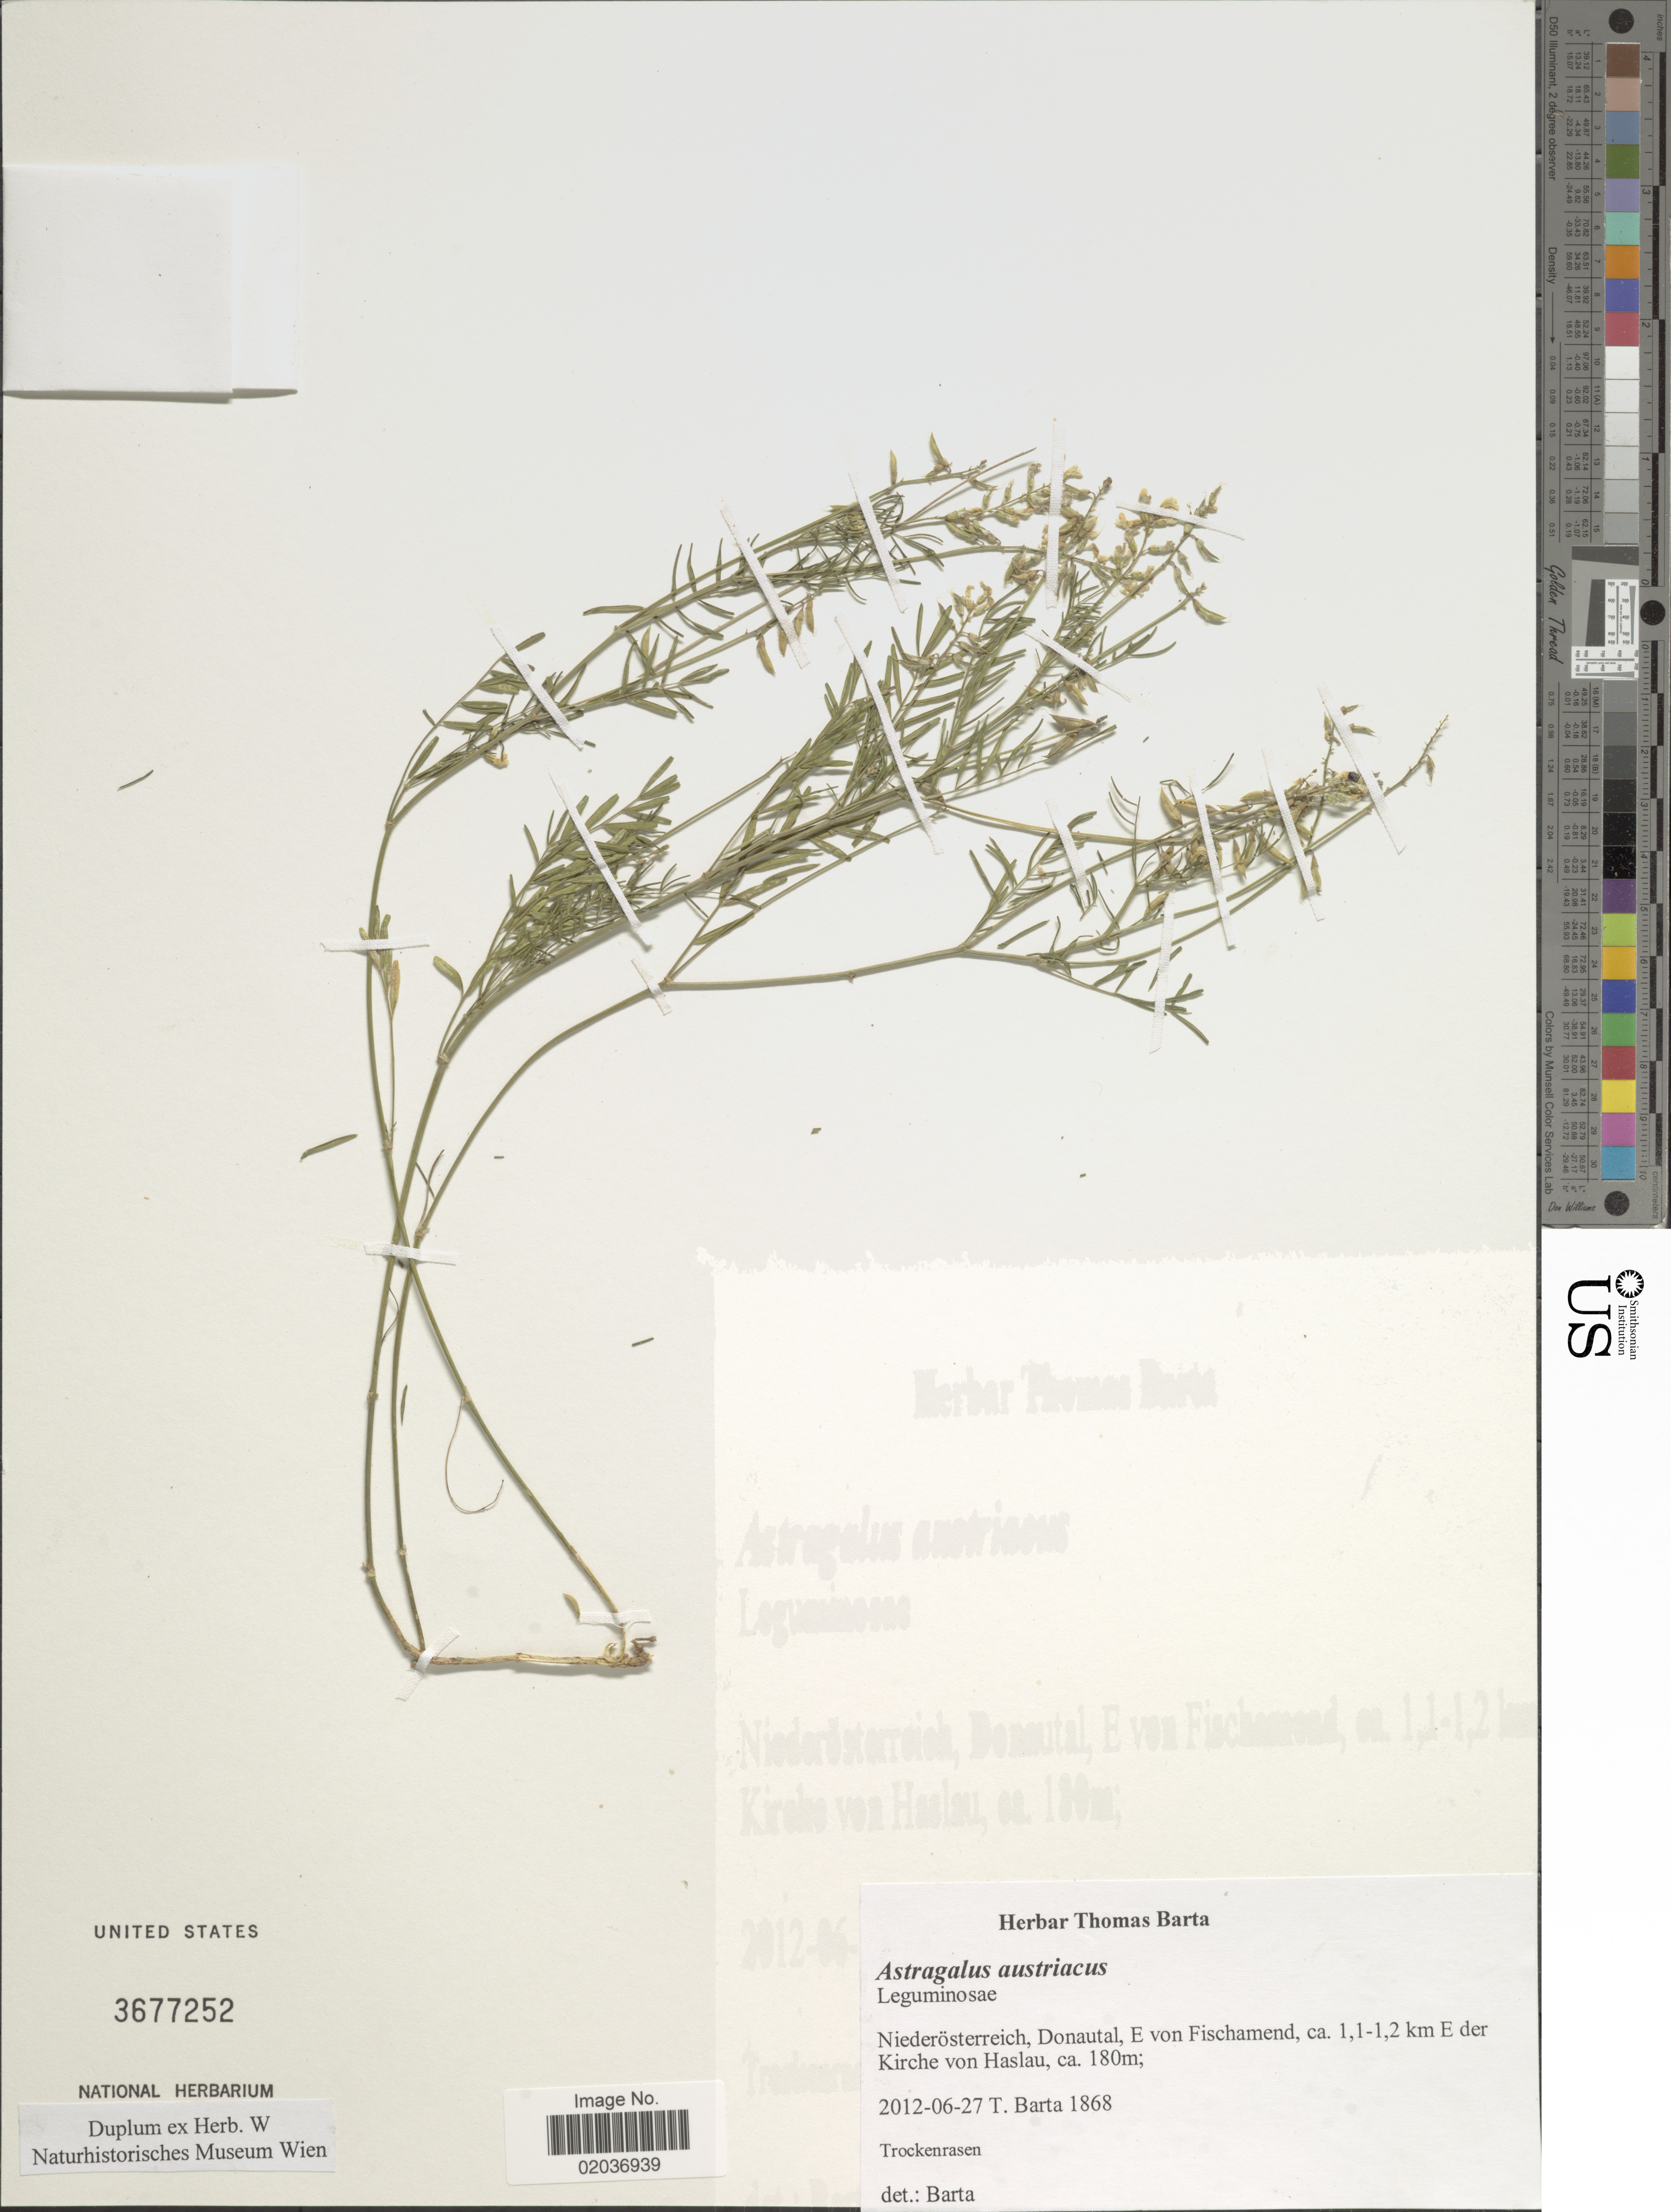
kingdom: Plantae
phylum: Tracheophyta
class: Magnoliopsida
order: Fabales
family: Fabaceae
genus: Astragalus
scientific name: Astragalus austriacus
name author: Jacq.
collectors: T. Barta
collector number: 1868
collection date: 2012-06-27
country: Austria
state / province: Niederosterreich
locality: Donautal, E von Fischamend, ca. 1,1-1,2 km E der Kirche von Haslau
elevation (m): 180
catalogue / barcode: US 3677252